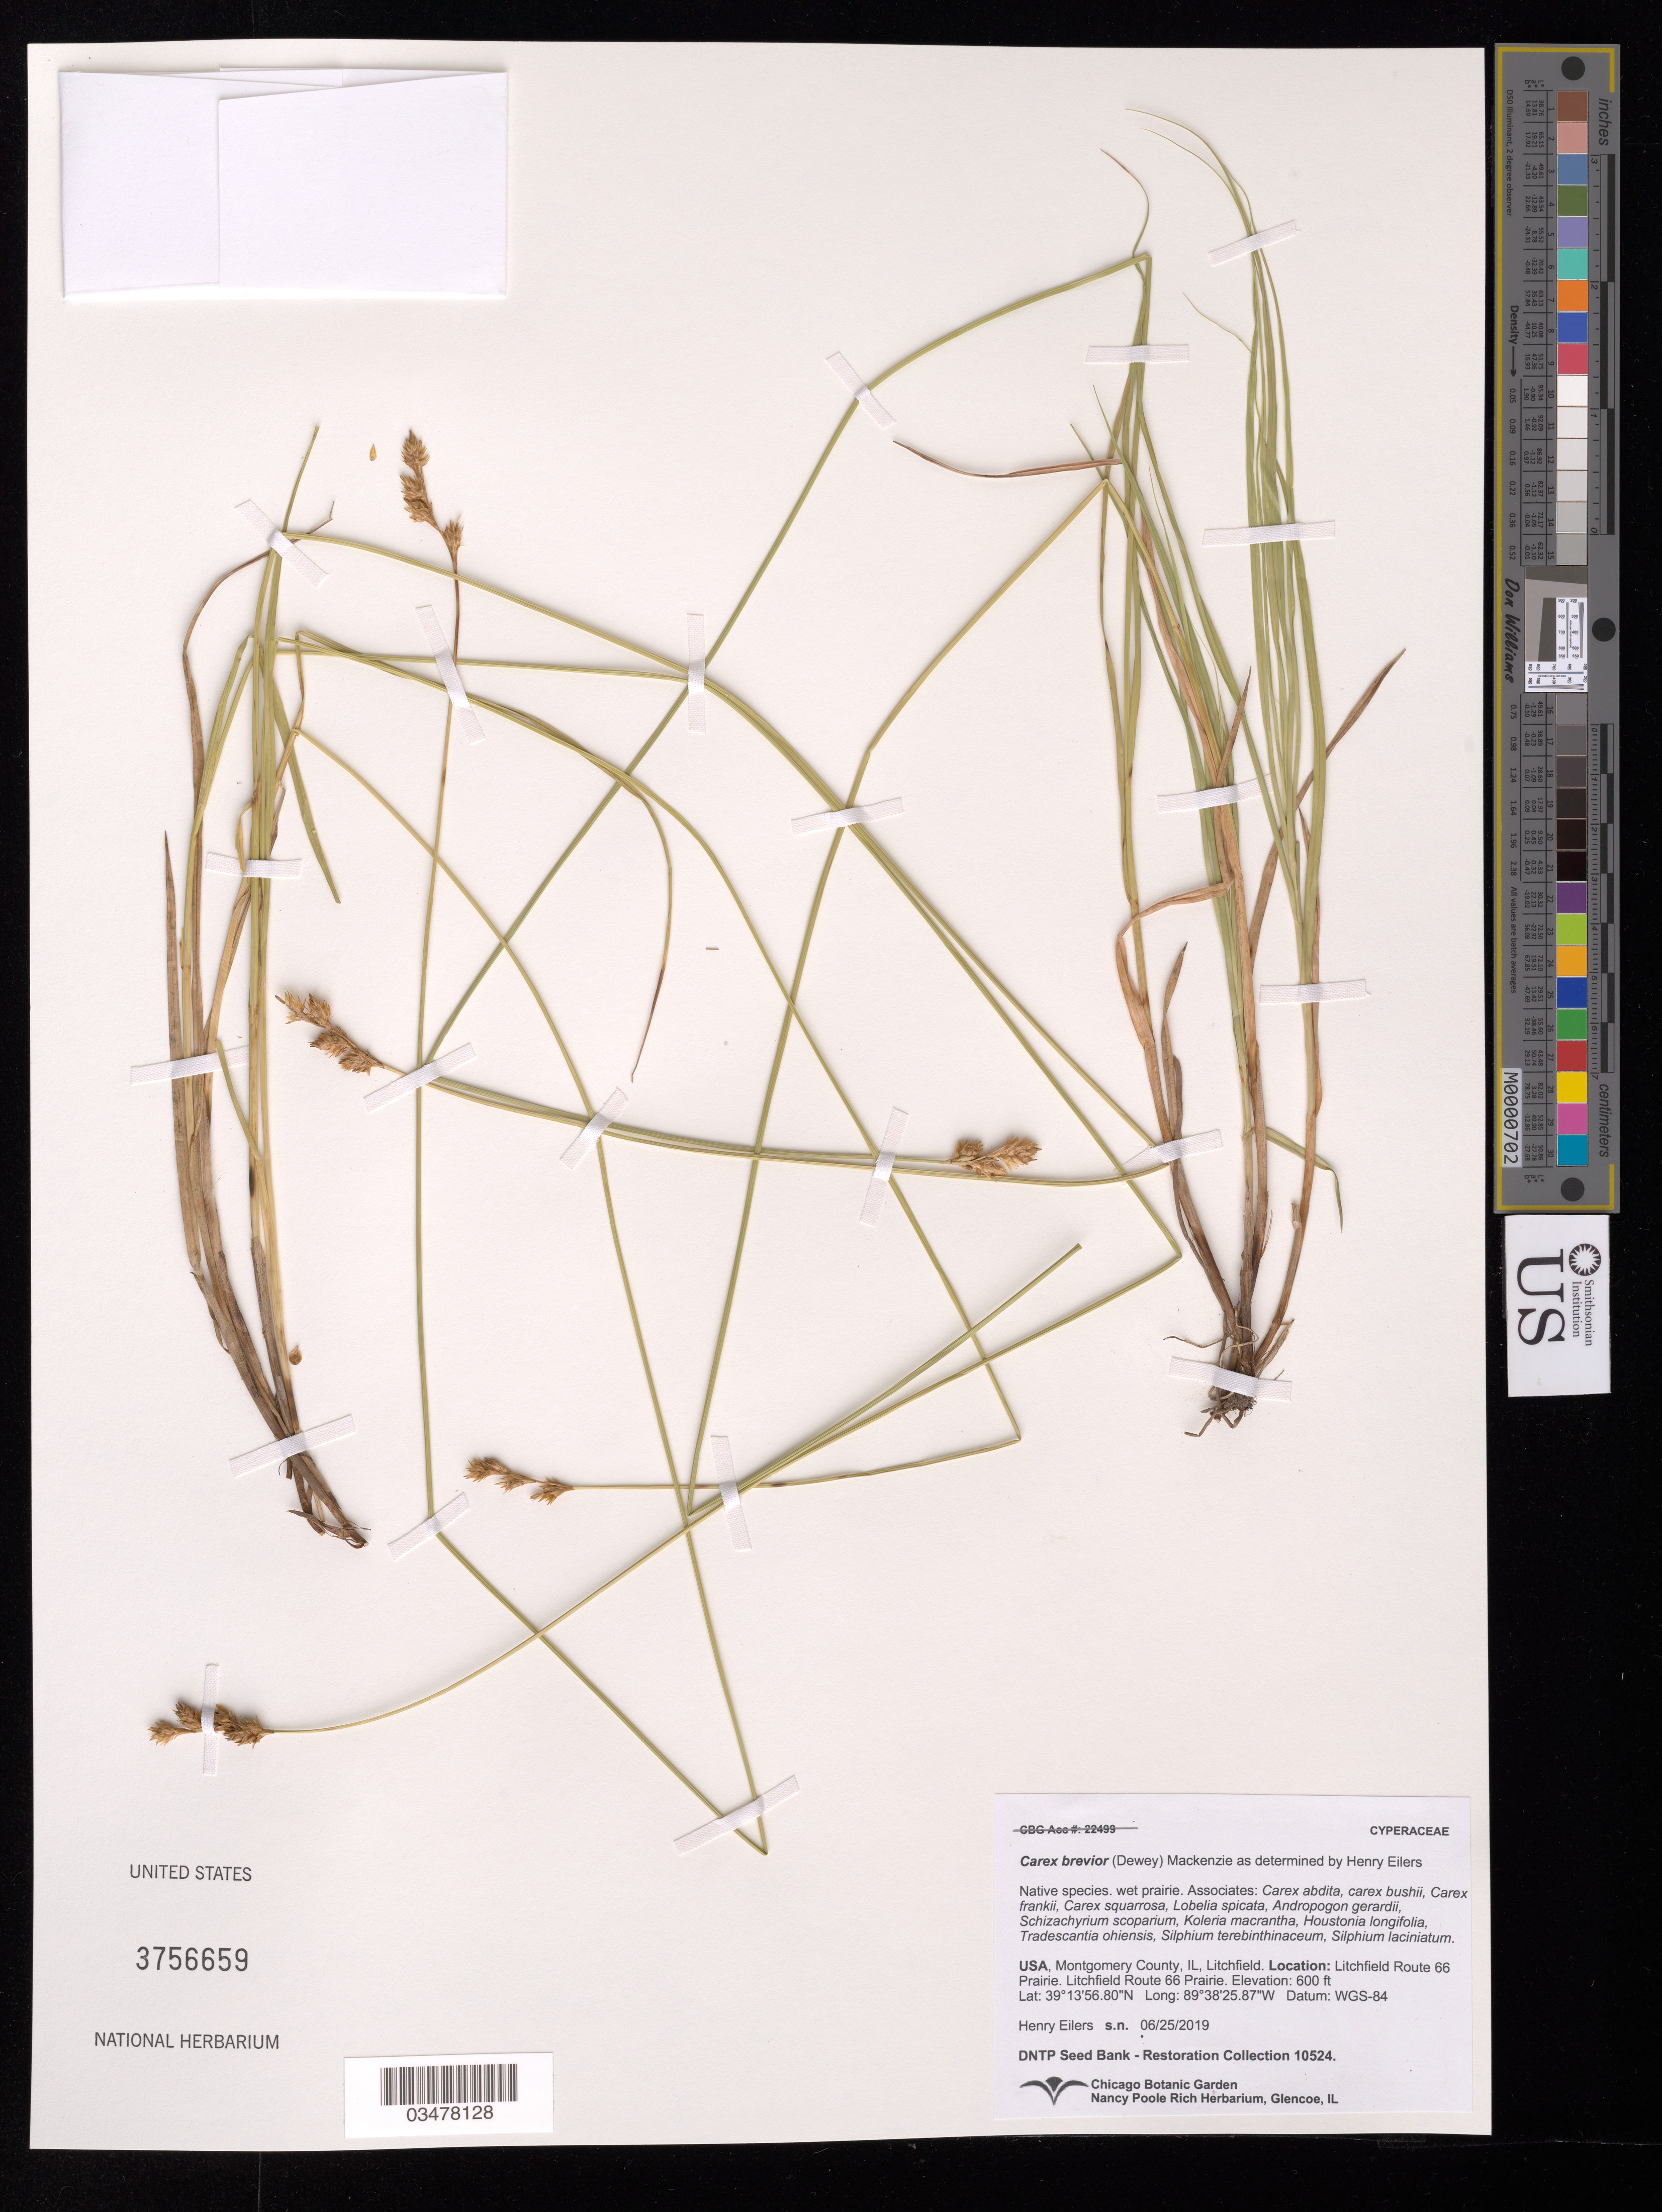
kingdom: Plantae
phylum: Tracheophyta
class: Liliopsida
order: Poales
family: Cyperaceae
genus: Carex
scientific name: Carex brevior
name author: (Dewey) Mack. ex Lunell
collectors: H. Eilers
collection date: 2019-06-25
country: United States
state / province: Illinois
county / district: Montgomery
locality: Litchfield, Rte. 66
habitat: Wet prairie. With Carex abdita, Lobelia spicata, Koleria macrantha, etc.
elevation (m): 183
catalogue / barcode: US 3756659